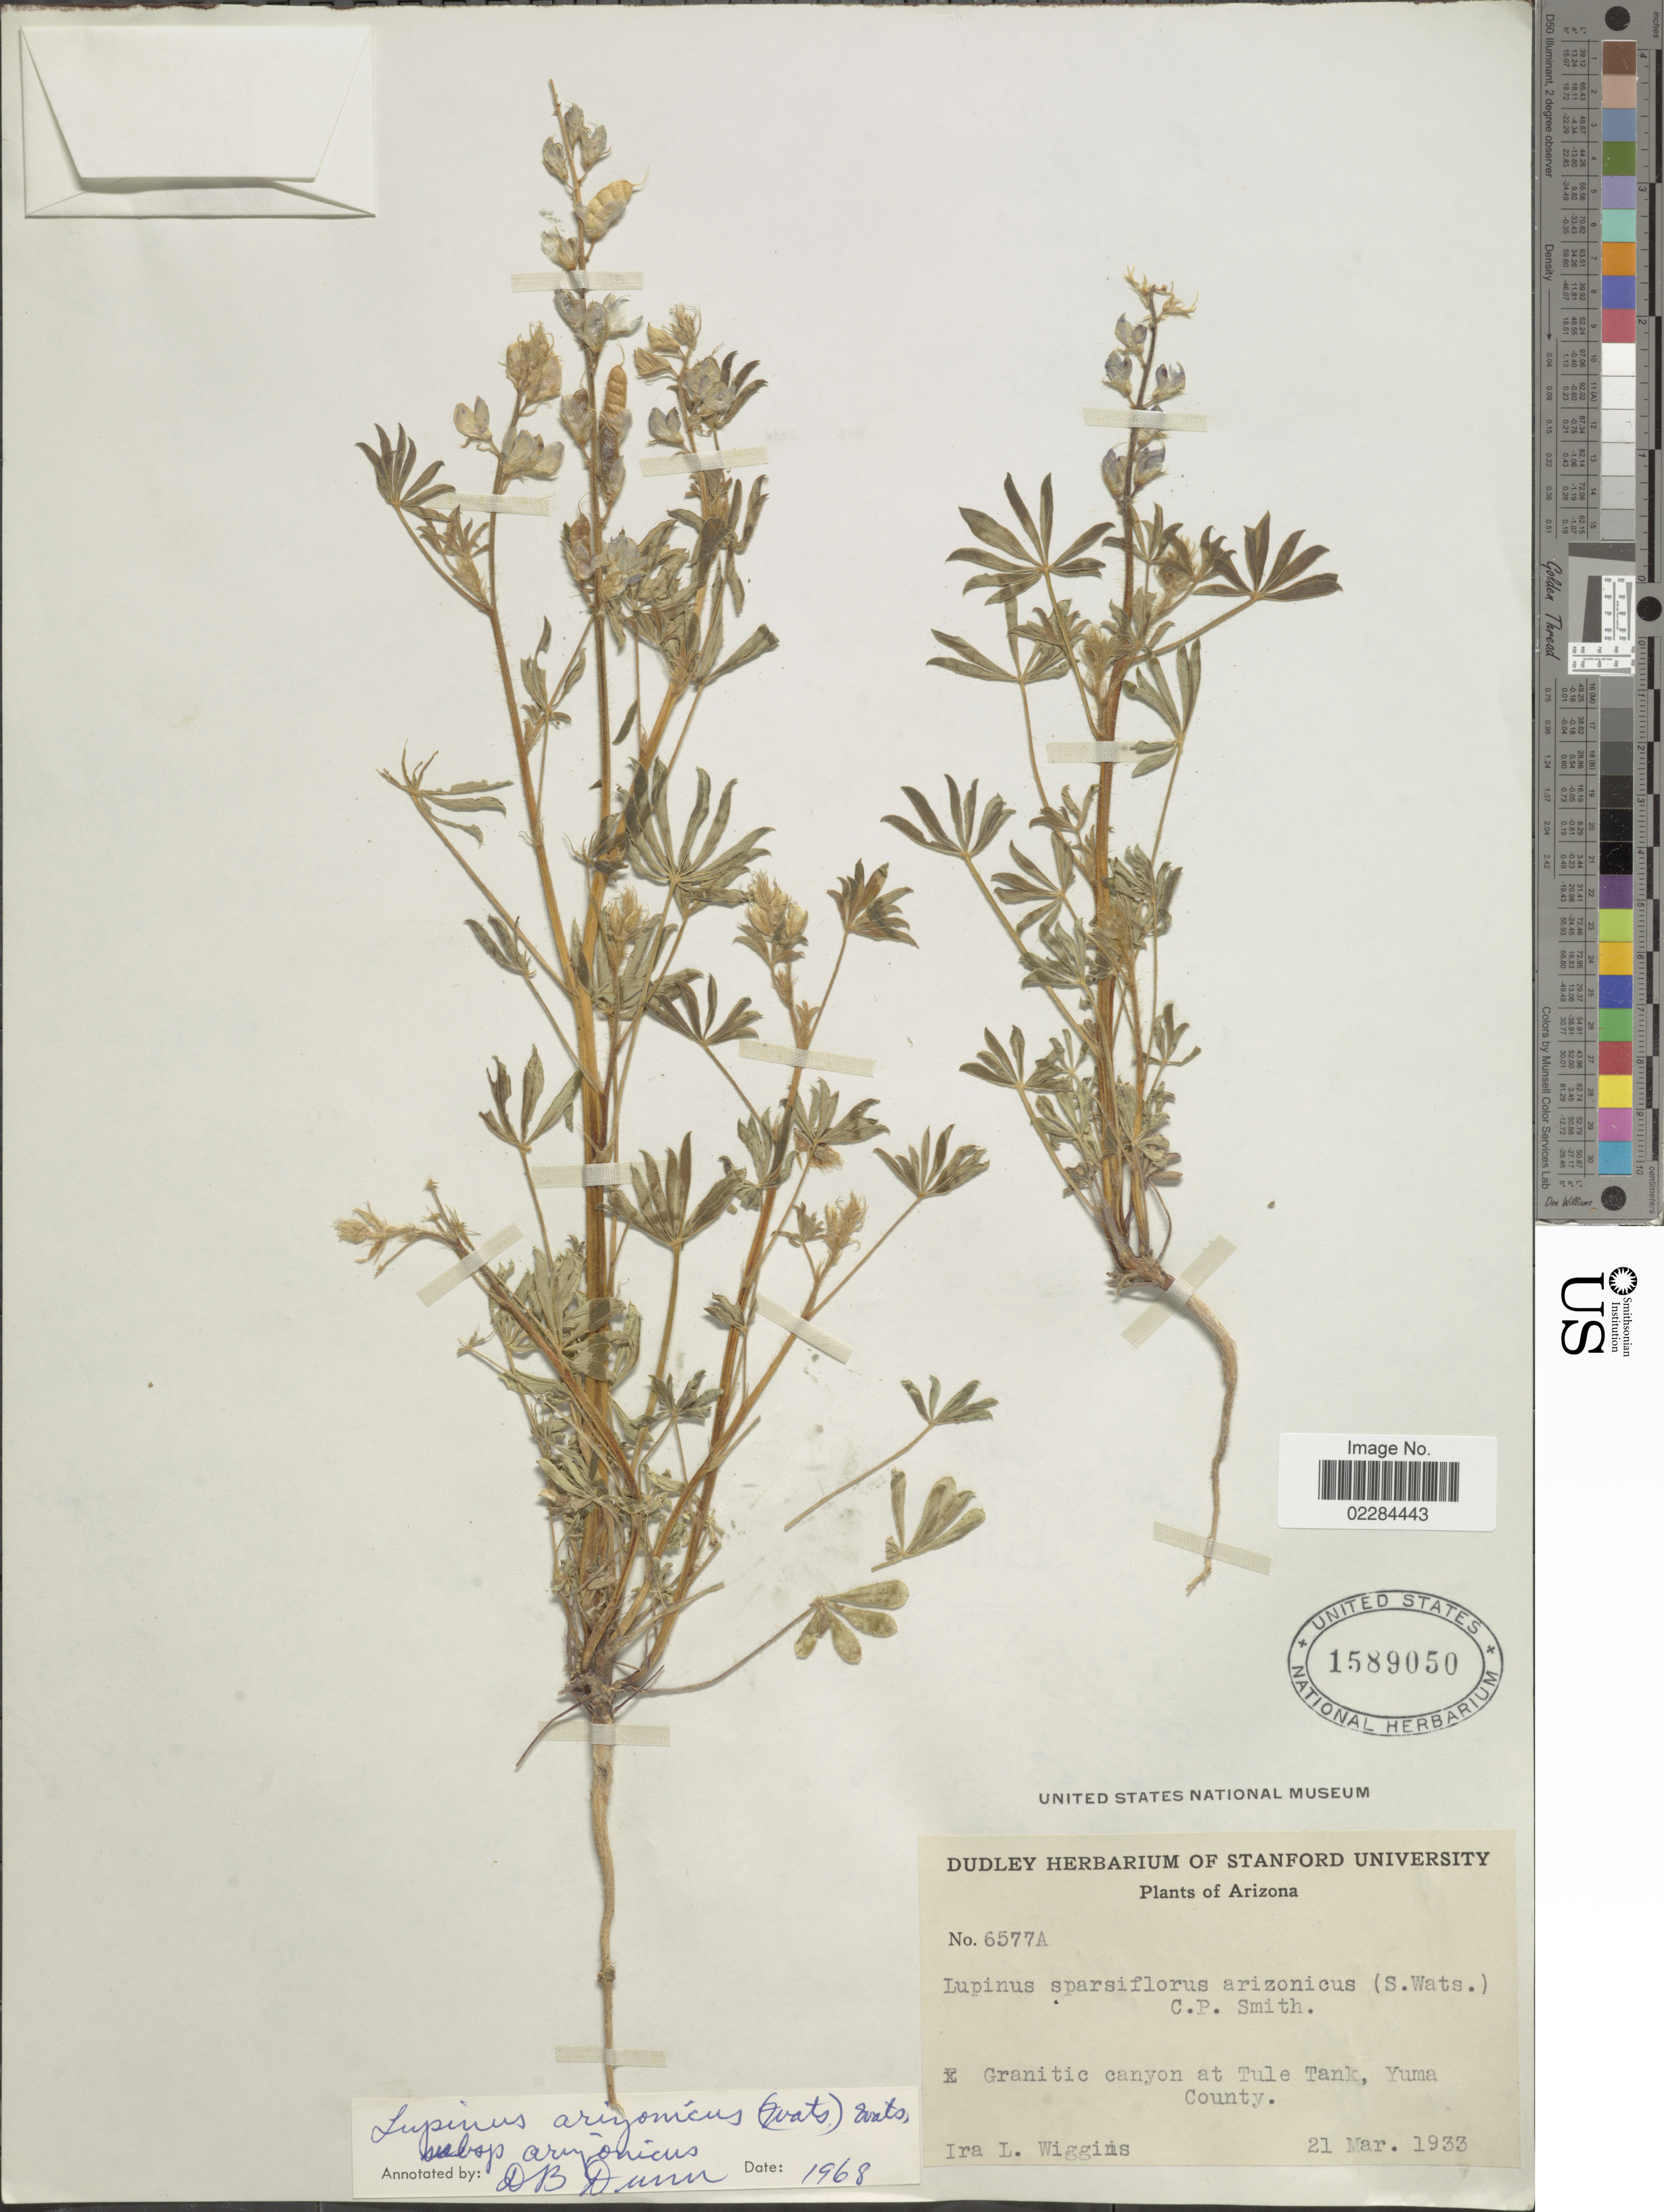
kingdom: Plantae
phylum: Tracheophyta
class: Magnoliopsida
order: Fabales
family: Fabaceae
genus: Lupinus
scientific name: Lupinus arizonicus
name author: (S. Watson) S. Watson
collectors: I. L. Wiggins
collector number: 6577A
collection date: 1933-03-21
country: United States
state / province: Arizona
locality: Granitic canyon at Tule Tank, Yuma County.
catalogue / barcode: US 1589050